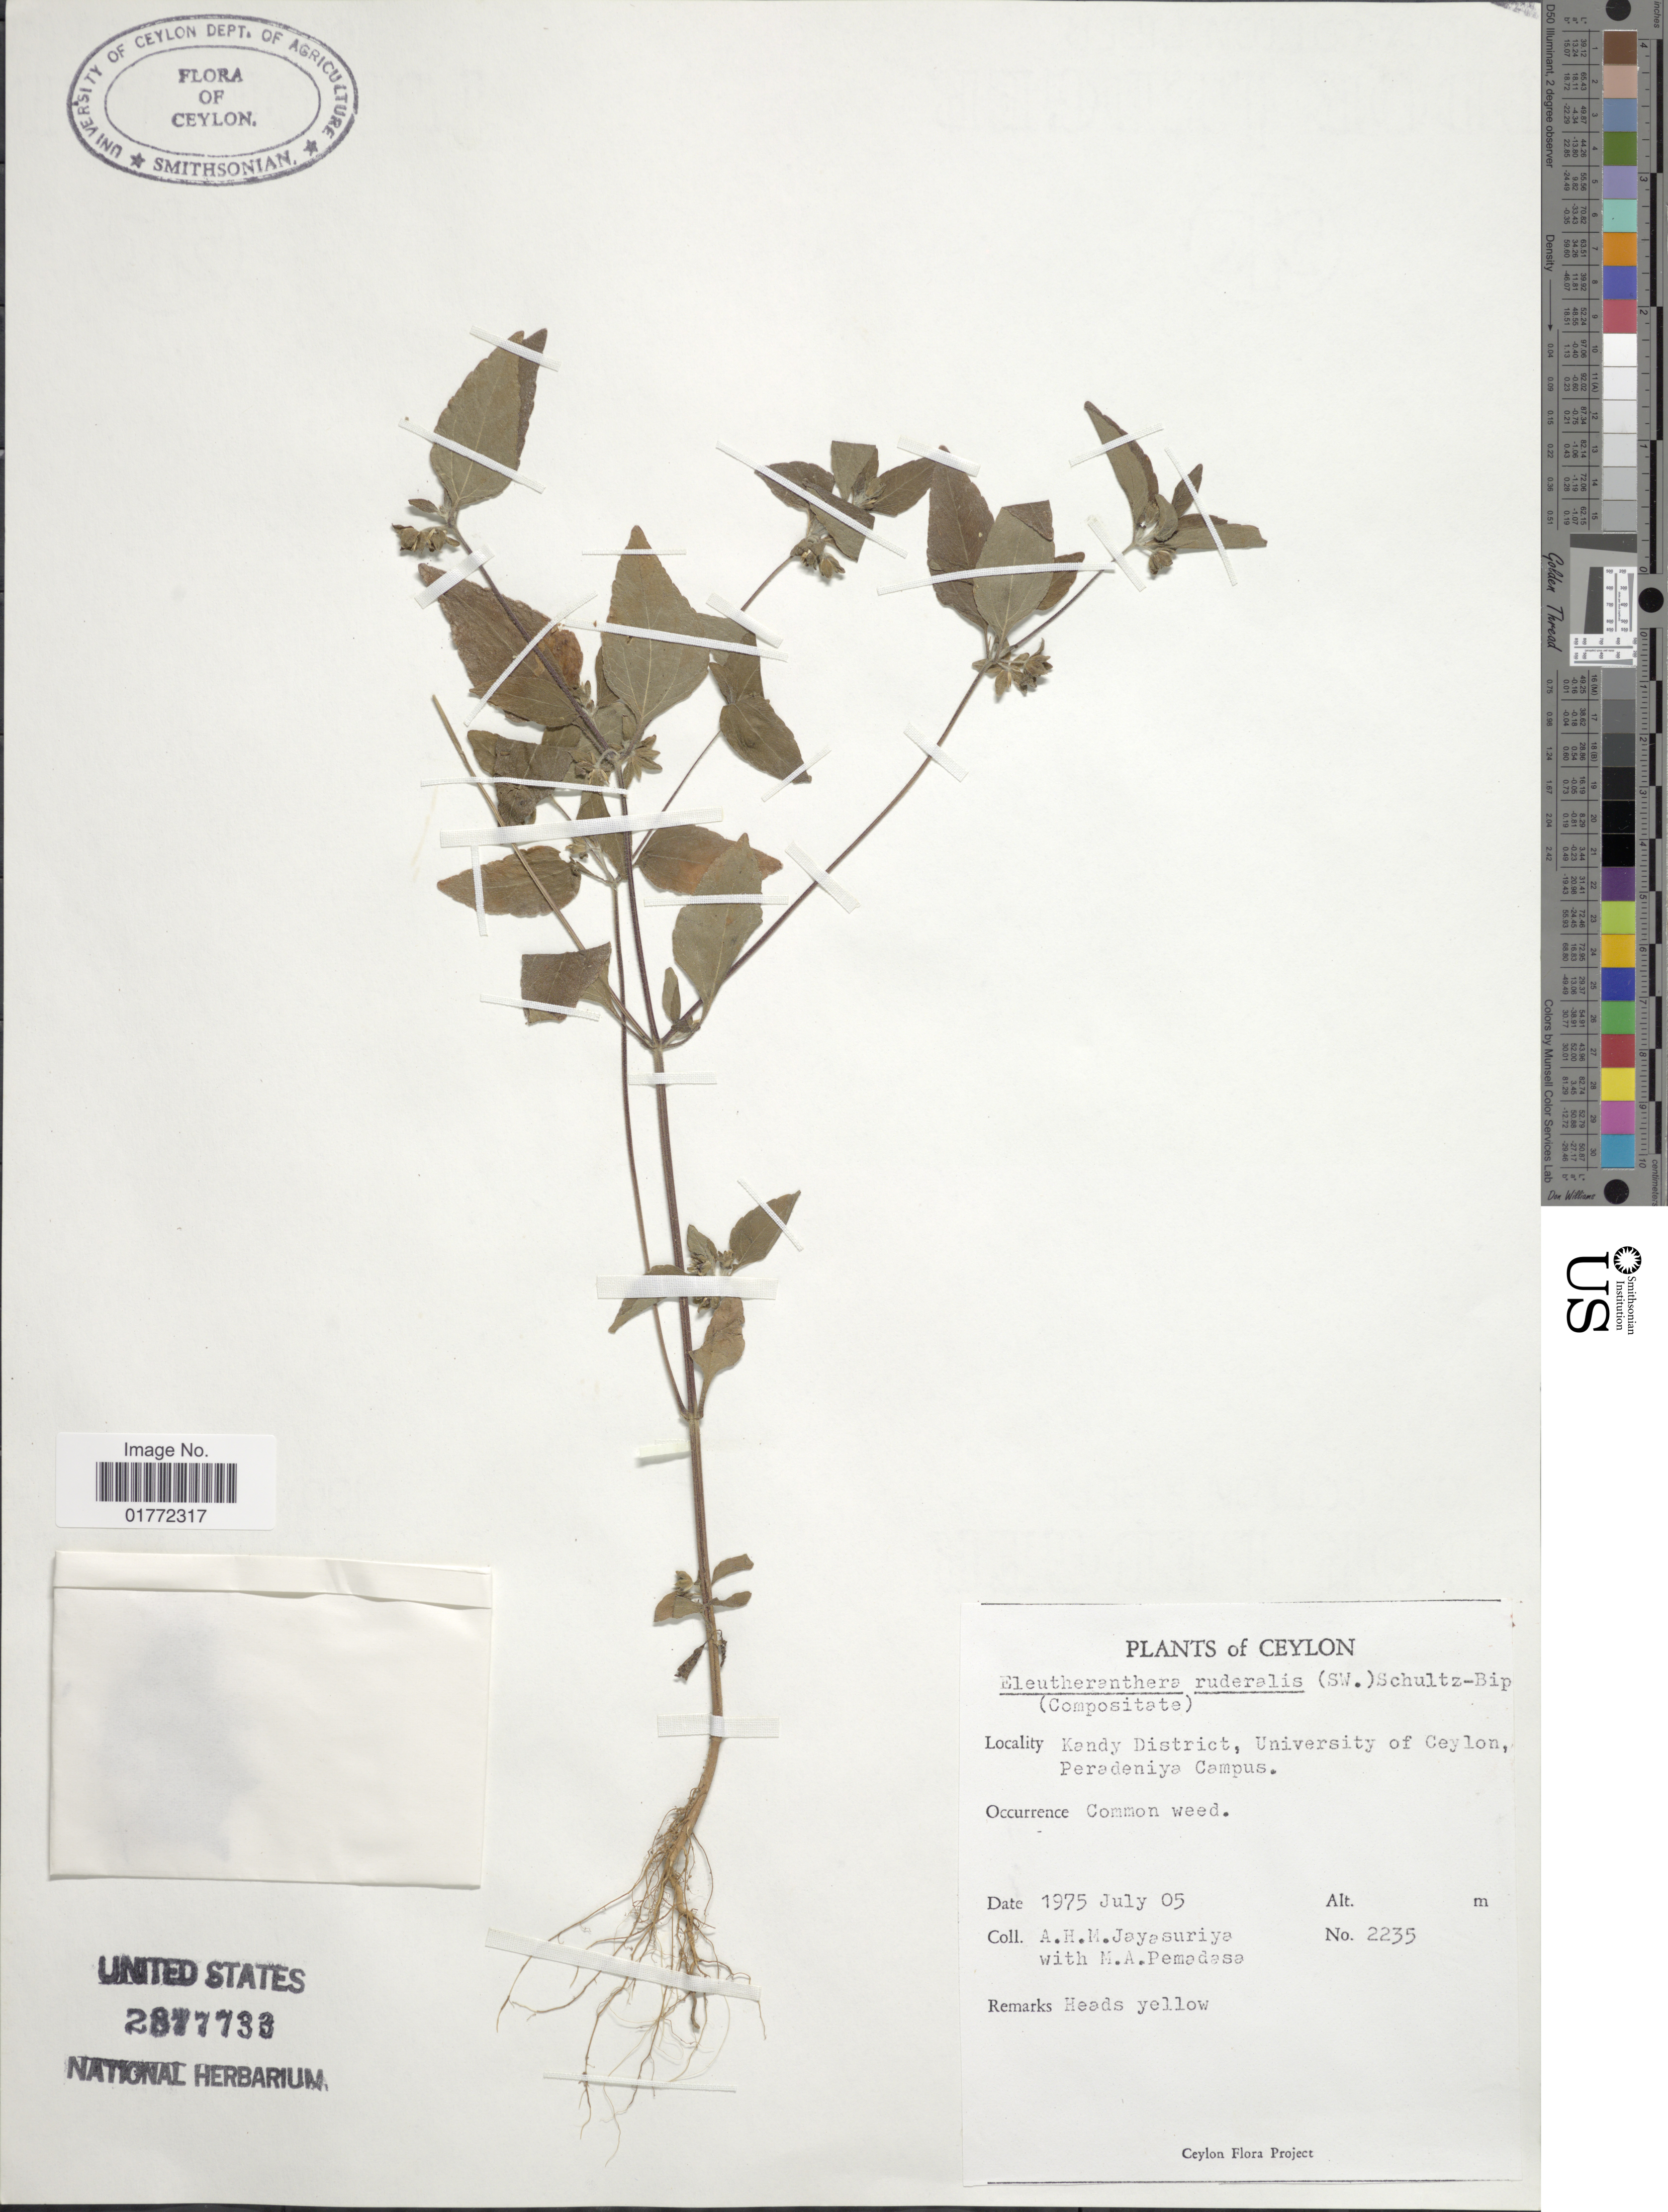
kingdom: Plantae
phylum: Tracheophyta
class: Magnoliopsida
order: Asterales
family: Asteraceae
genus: Eleutheranthera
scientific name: Eleutheranthera ruderalis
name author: (Sw.) Sch. Bip.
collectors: A. H. Jayasuriya & M. A. Pemadase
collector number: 2235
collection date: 1975-07-05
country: Sri Lanka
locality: Ceylon, Kandy District, University of Ceylon, Peradeniya Campus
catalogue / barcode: US 2877733